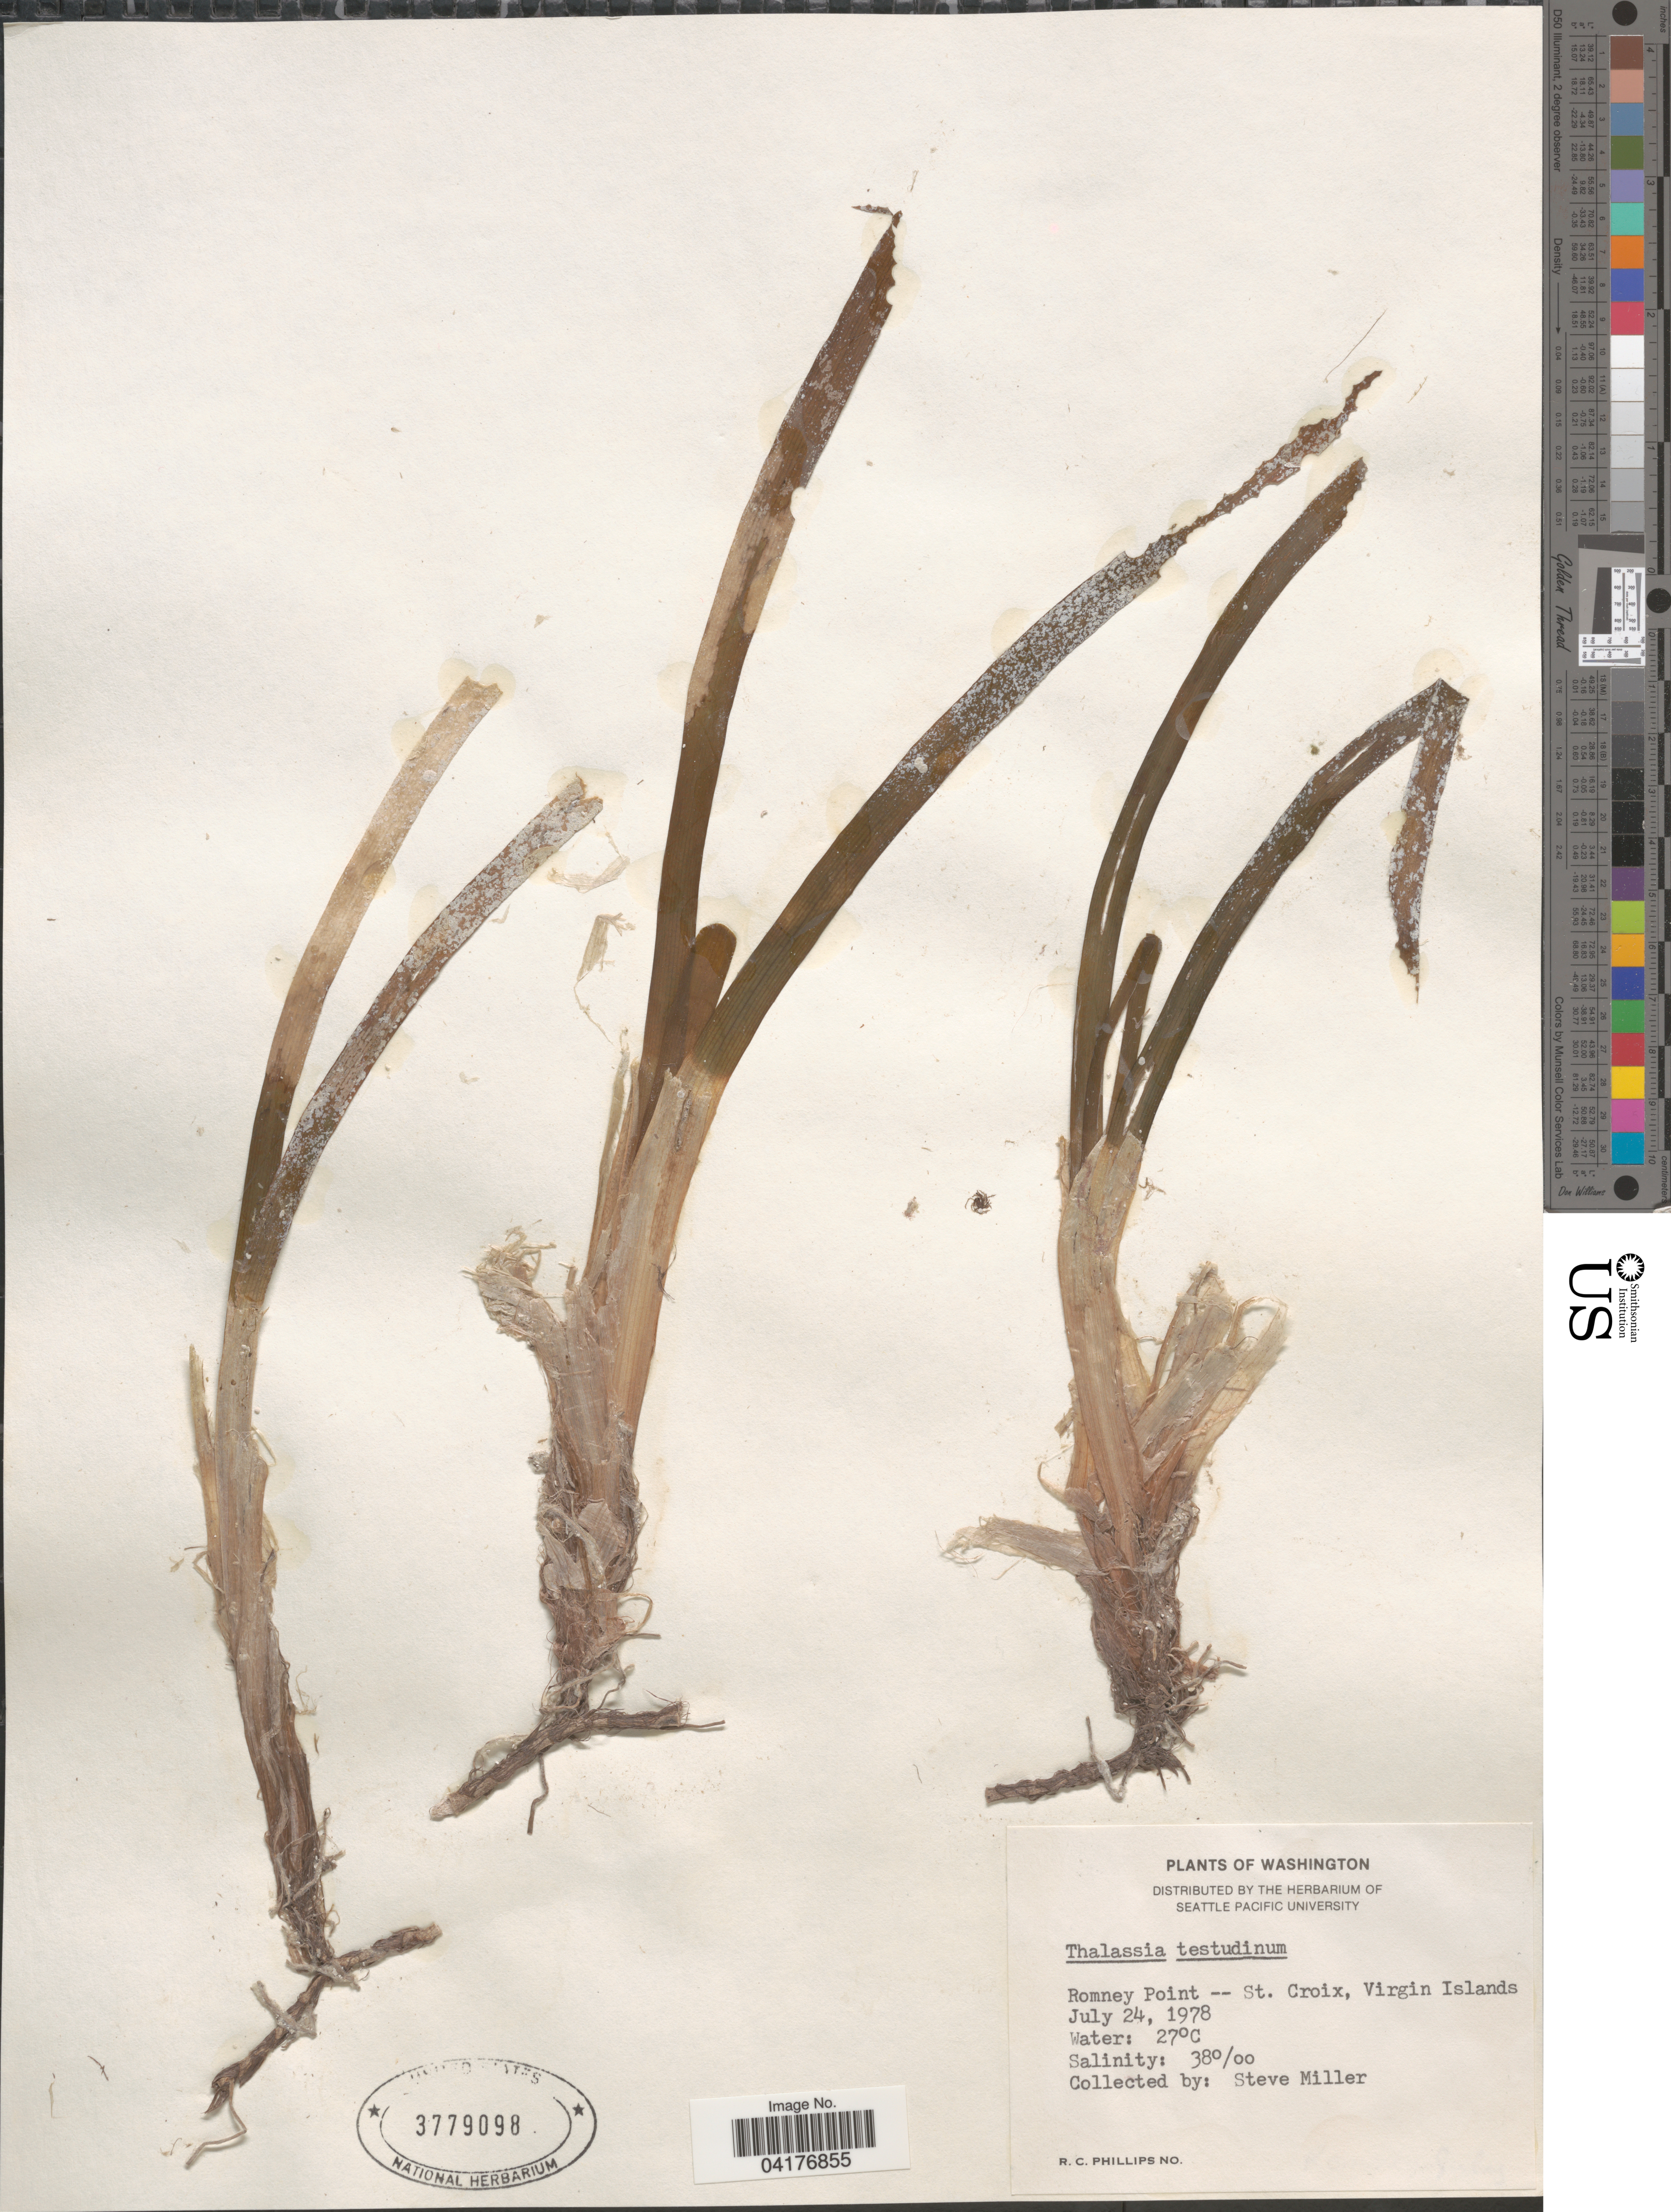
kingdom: Plantae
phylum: Tracheophyta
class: Liliopsida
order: Alismatales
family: Hydrocharitaceae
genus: Thalassia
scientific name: Thalassia testudinum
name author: Banks & Sol. ex K.D. Koenig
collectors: S. Miller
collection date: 1978-07-24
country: U.S. Virgin Islands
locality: Romney Point -- St. Croix, Virgin Islands.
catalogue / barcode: US 3779098